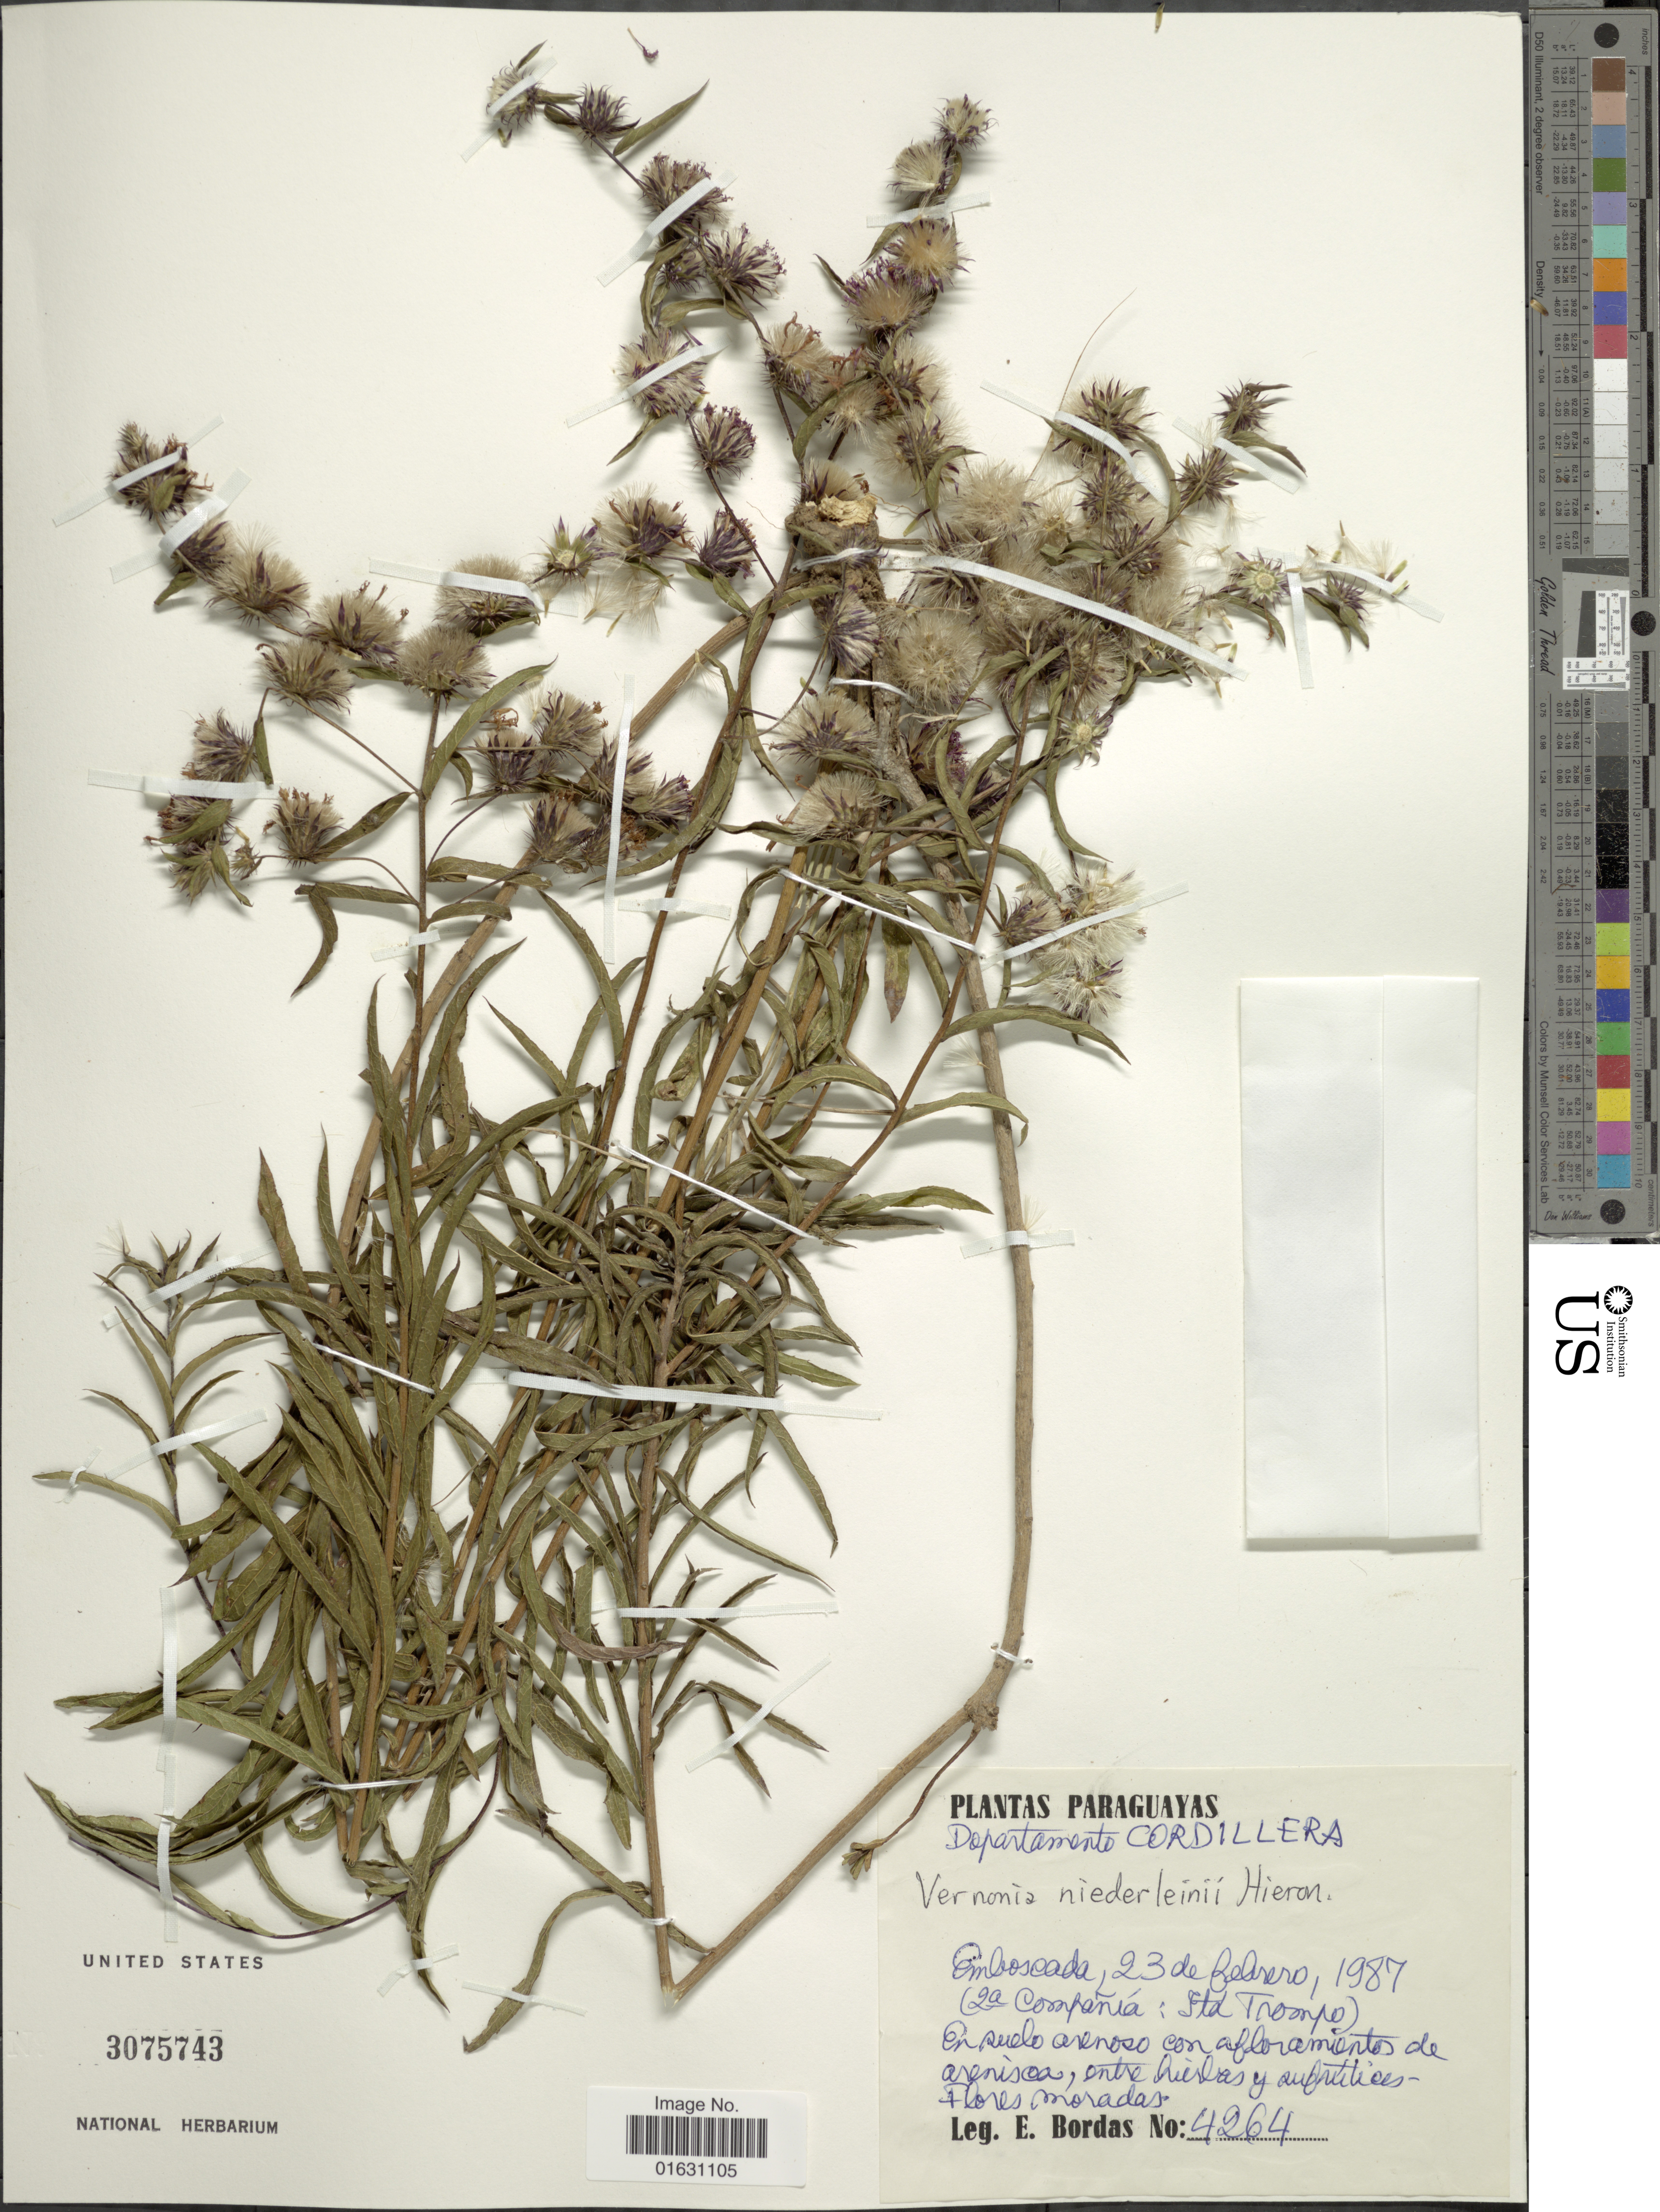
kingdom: Plantae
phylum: Tracheophyta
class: Magnoliopsida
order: Asterales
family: Asteraceae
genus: Lessingianthus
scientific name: Lessingianthus polyphyllus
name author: (Sch. Bip. ex Baker) H. Rob.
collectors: E. Bordas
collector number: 4264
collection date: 1887-02-23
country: Paraguay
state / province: Cordillera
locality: Departamento Cordillera, Emboscada (La Compania; Itd Trompo)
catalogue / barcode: US 3075743